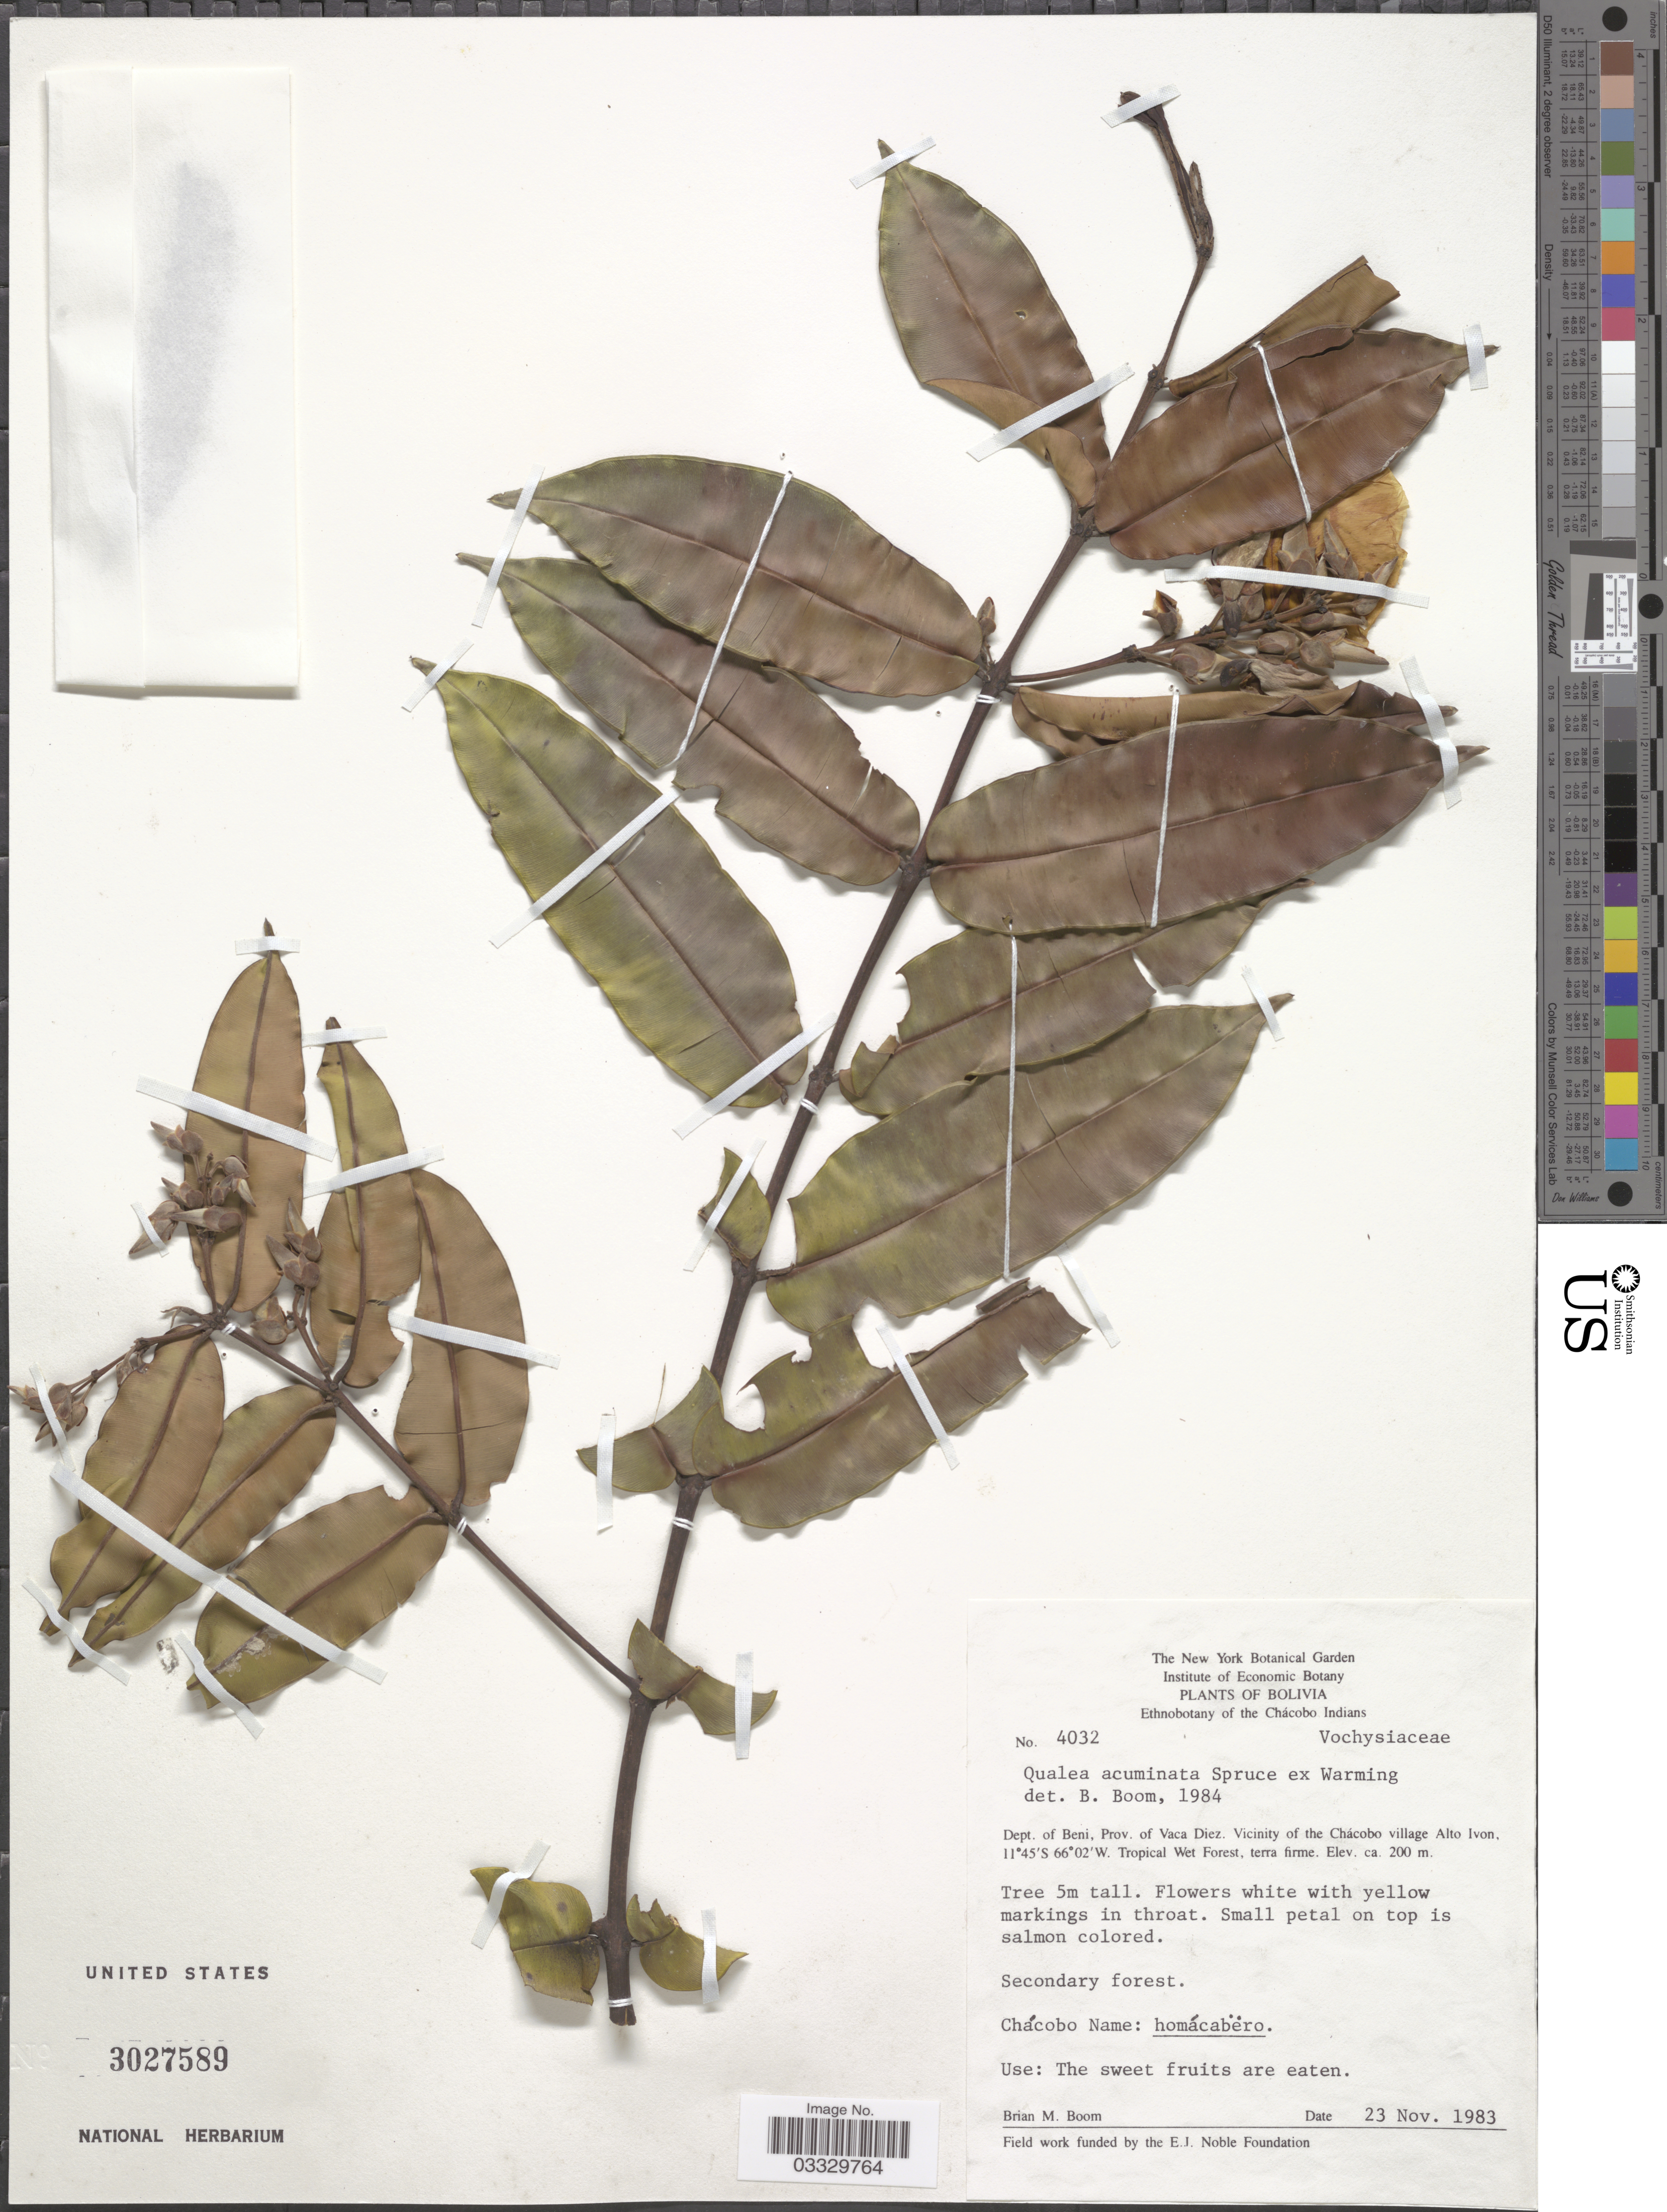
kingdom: Plantae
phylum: Tracheophyta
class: Magnoliopsida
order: Myrtales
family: Vochysiaceae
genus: Qualea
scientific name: Qualea acuminata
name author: Spruce ex Warm.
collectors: B. M. Boom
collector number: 4032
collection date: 1983-11-23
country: Bolivia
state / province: Beni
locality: Dept. of Beni, Prov. of Vaca Diez. Vicinity of the Chácobo village Alto Ivon.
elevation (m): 200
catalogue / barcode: US 3027589